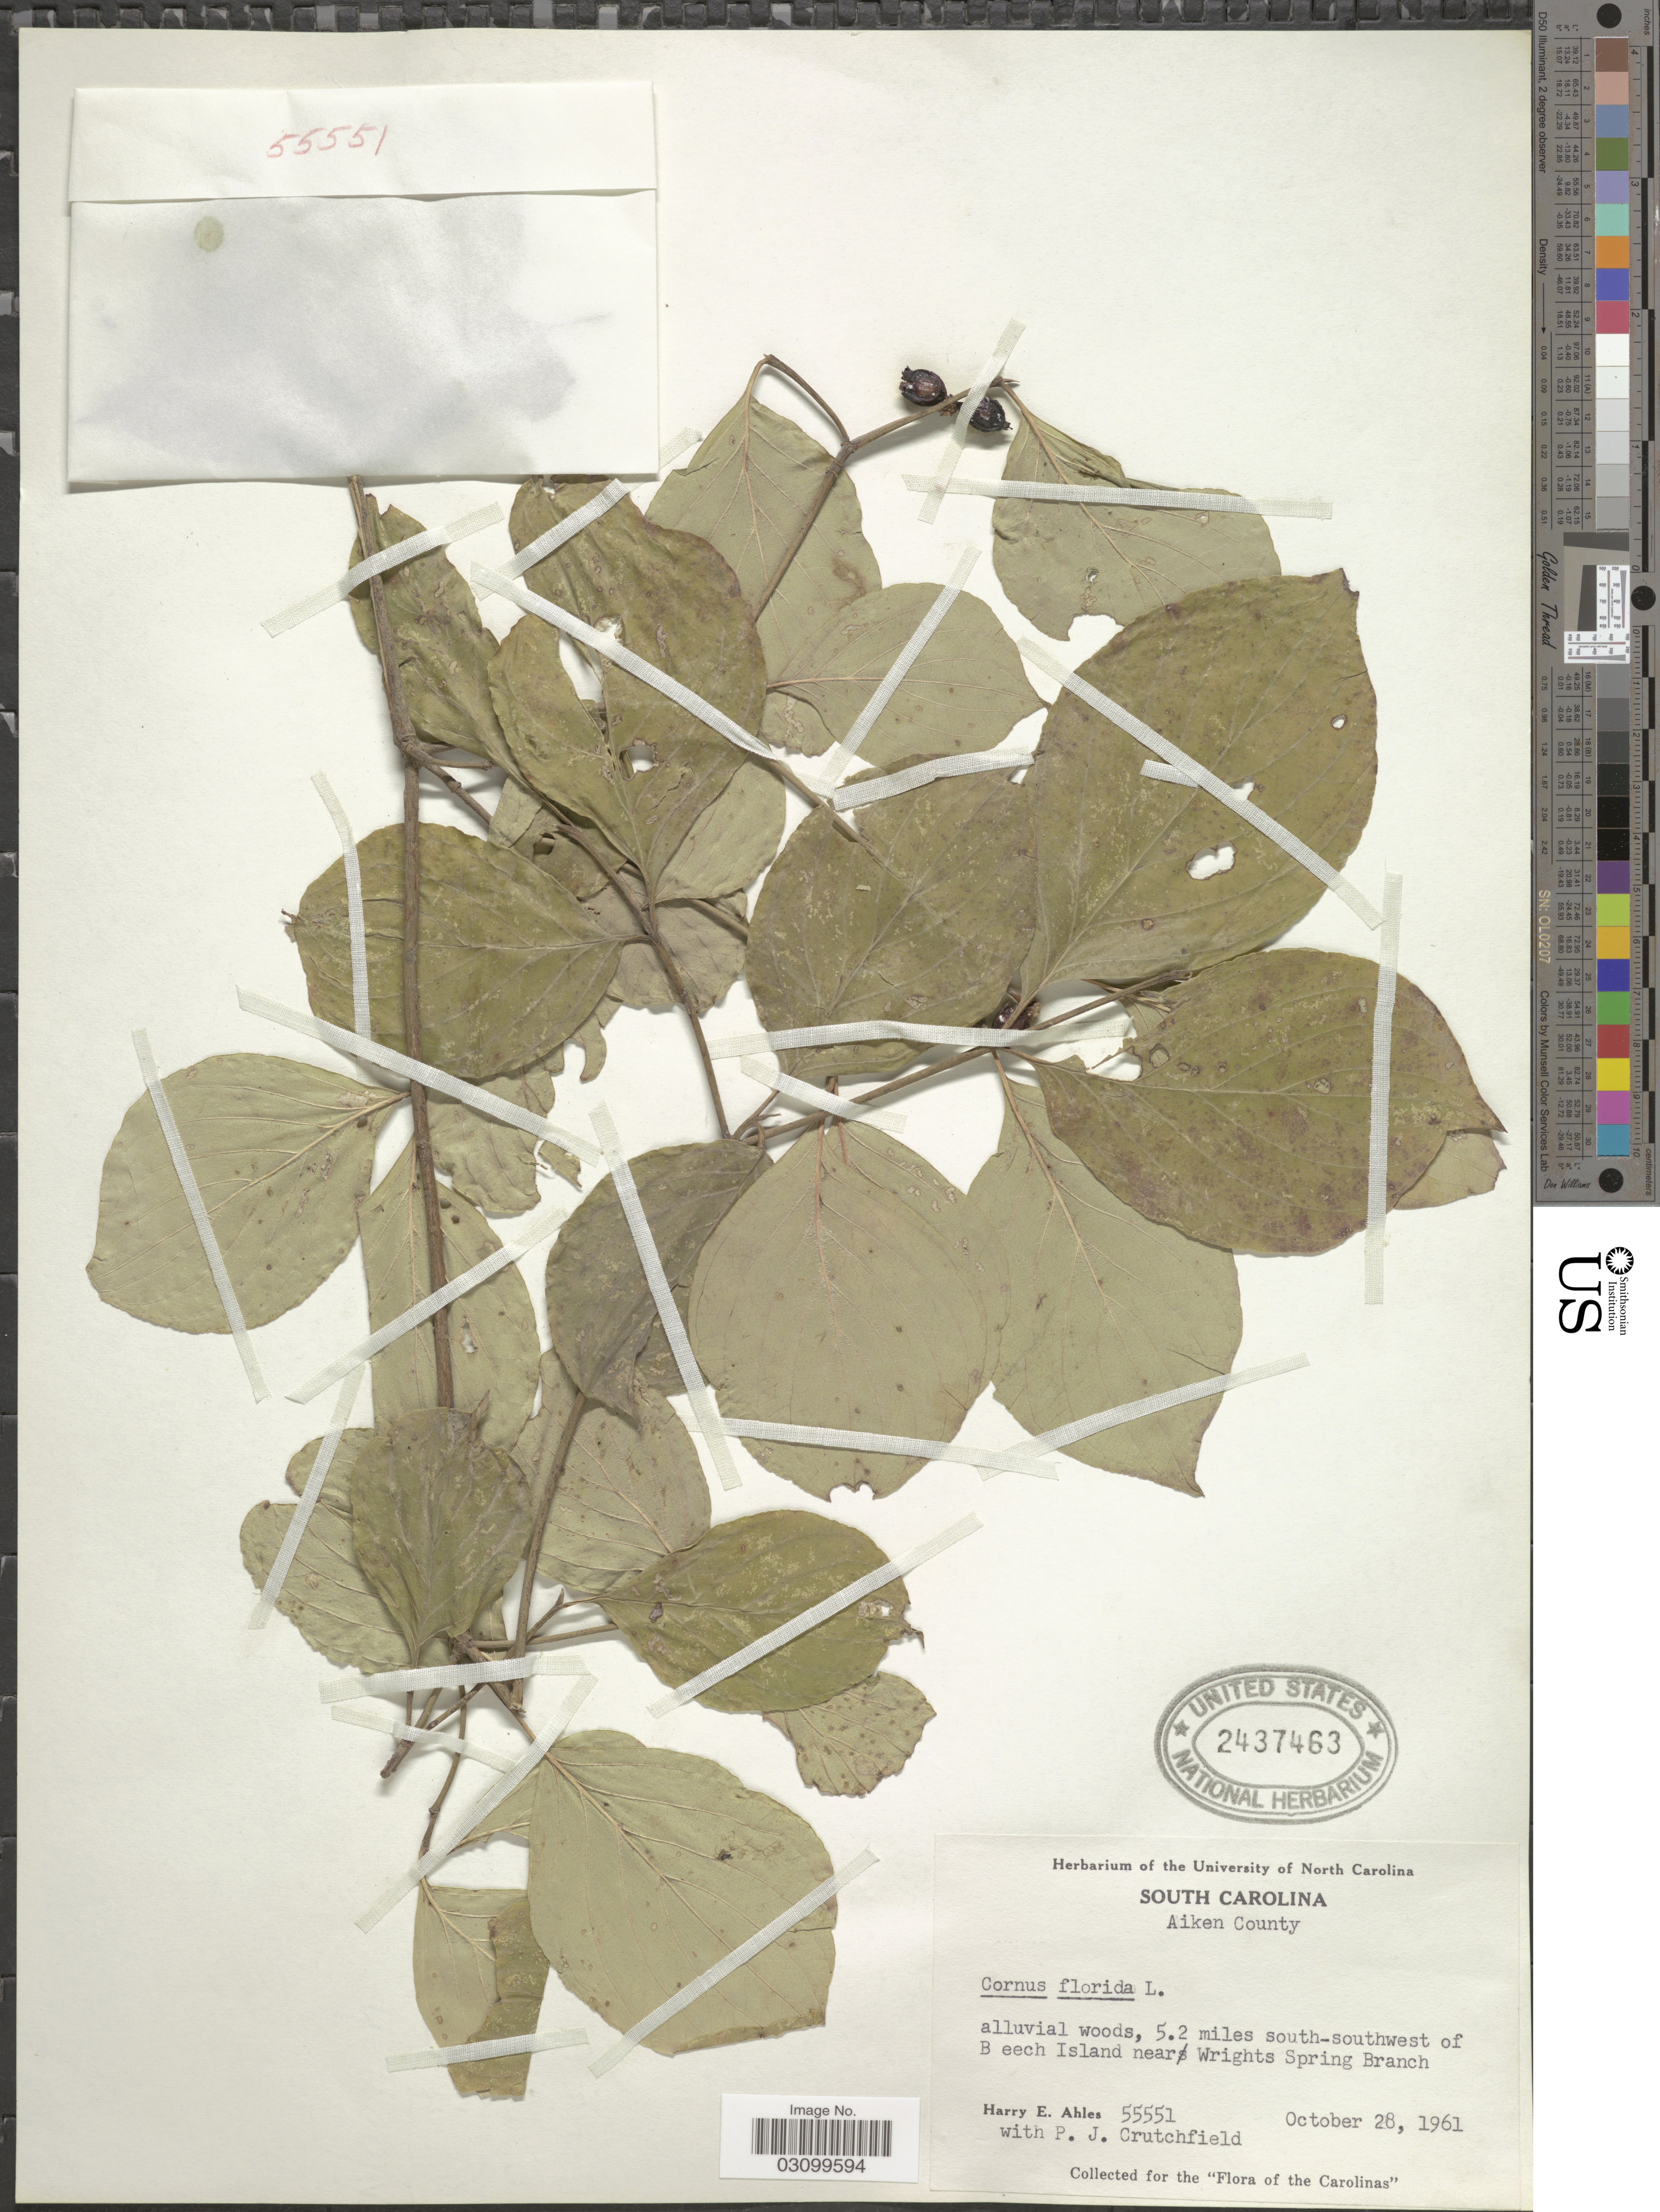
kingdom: Plantae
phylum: Tracheophyta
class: Magnoliopsida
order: Cornales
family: Cornaceae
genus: Cornus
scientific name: Cornus florida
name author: L.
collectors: H. E. Ahles & P. Crutchfield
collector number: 55551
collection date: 1961-10-28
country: United States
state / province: South Carolina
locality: Aiken County. 5.2 miles south-southwest of Beech Island near Wrights Spring Branch.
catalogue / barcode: US 2437463